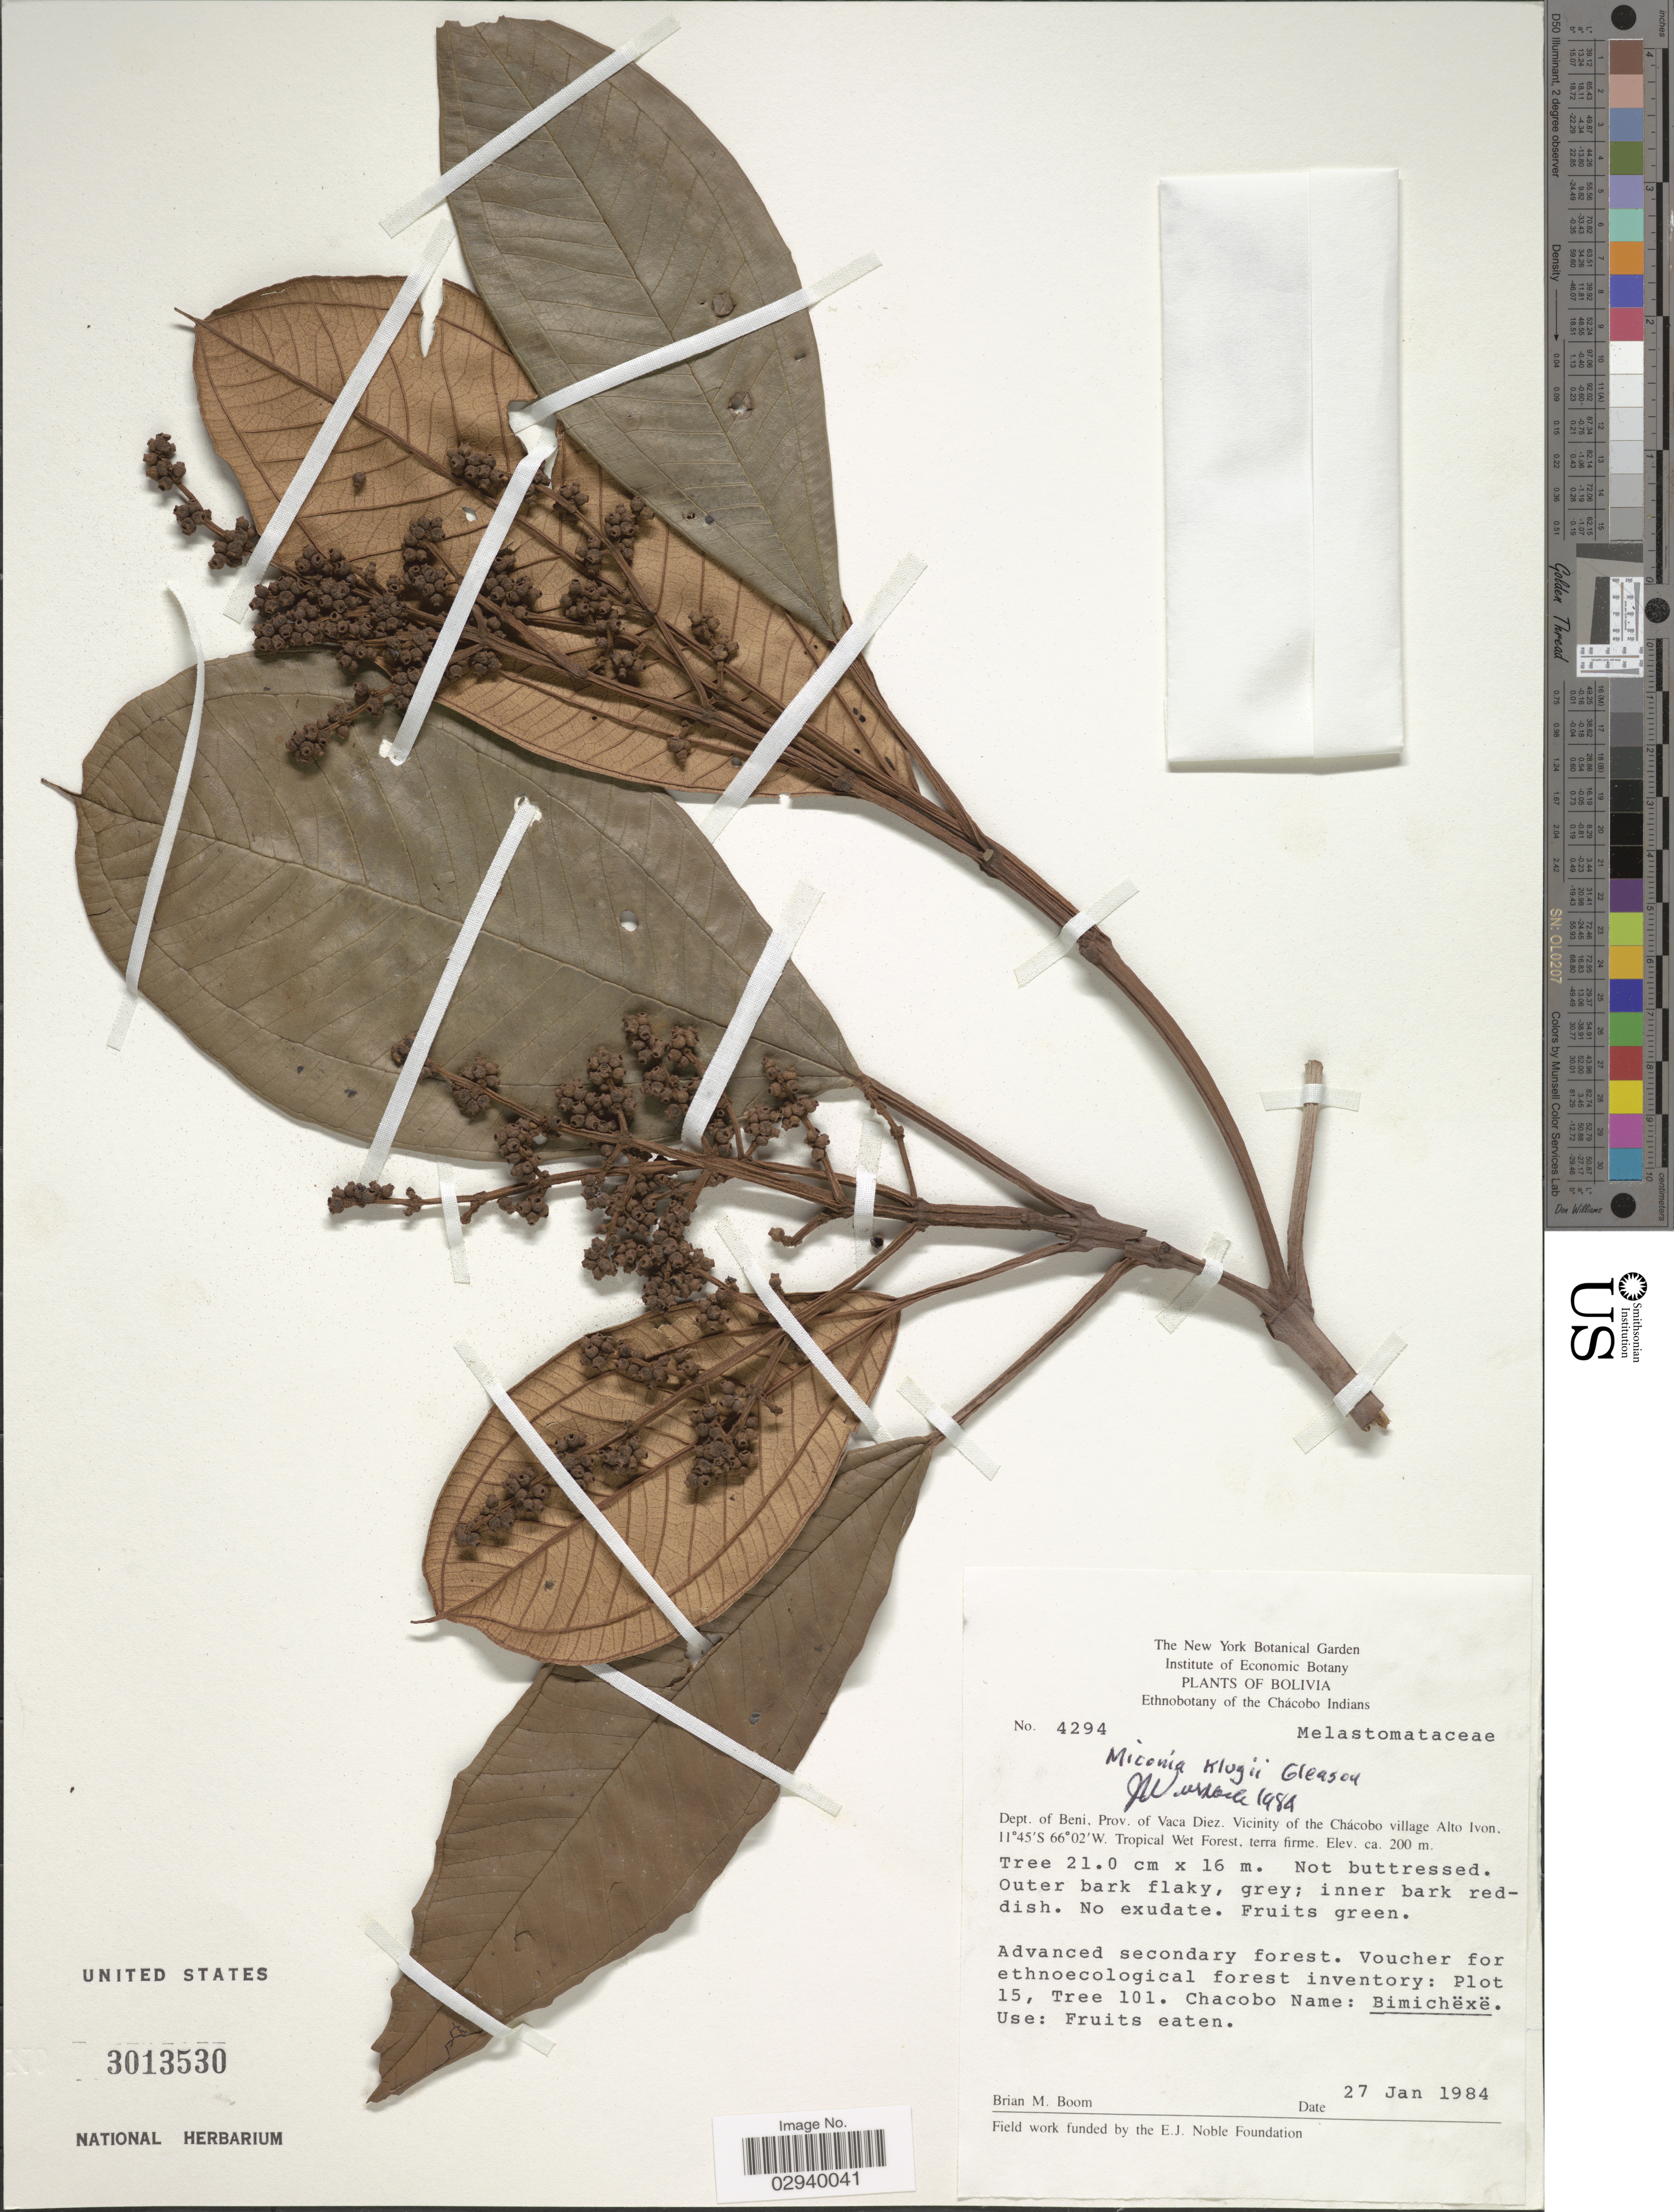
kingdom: Plantae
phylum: Tracheophyta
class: Magnoliopsida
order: Myrtales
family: Melastomataceae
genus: Miconia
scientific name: Miconia klugii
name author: Gleason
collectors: B. M. Boom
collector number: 4294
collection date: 1984-01-27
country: Bolivia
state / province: Beni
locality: Dept. of Beni, Prov. of Vaca Diez. Vicinity of the Chácobo village Alto Ivon. Tropical Wet Forest, terra firme. Plot 15. [unsure placement]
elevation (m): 200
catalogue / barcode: US 3013530